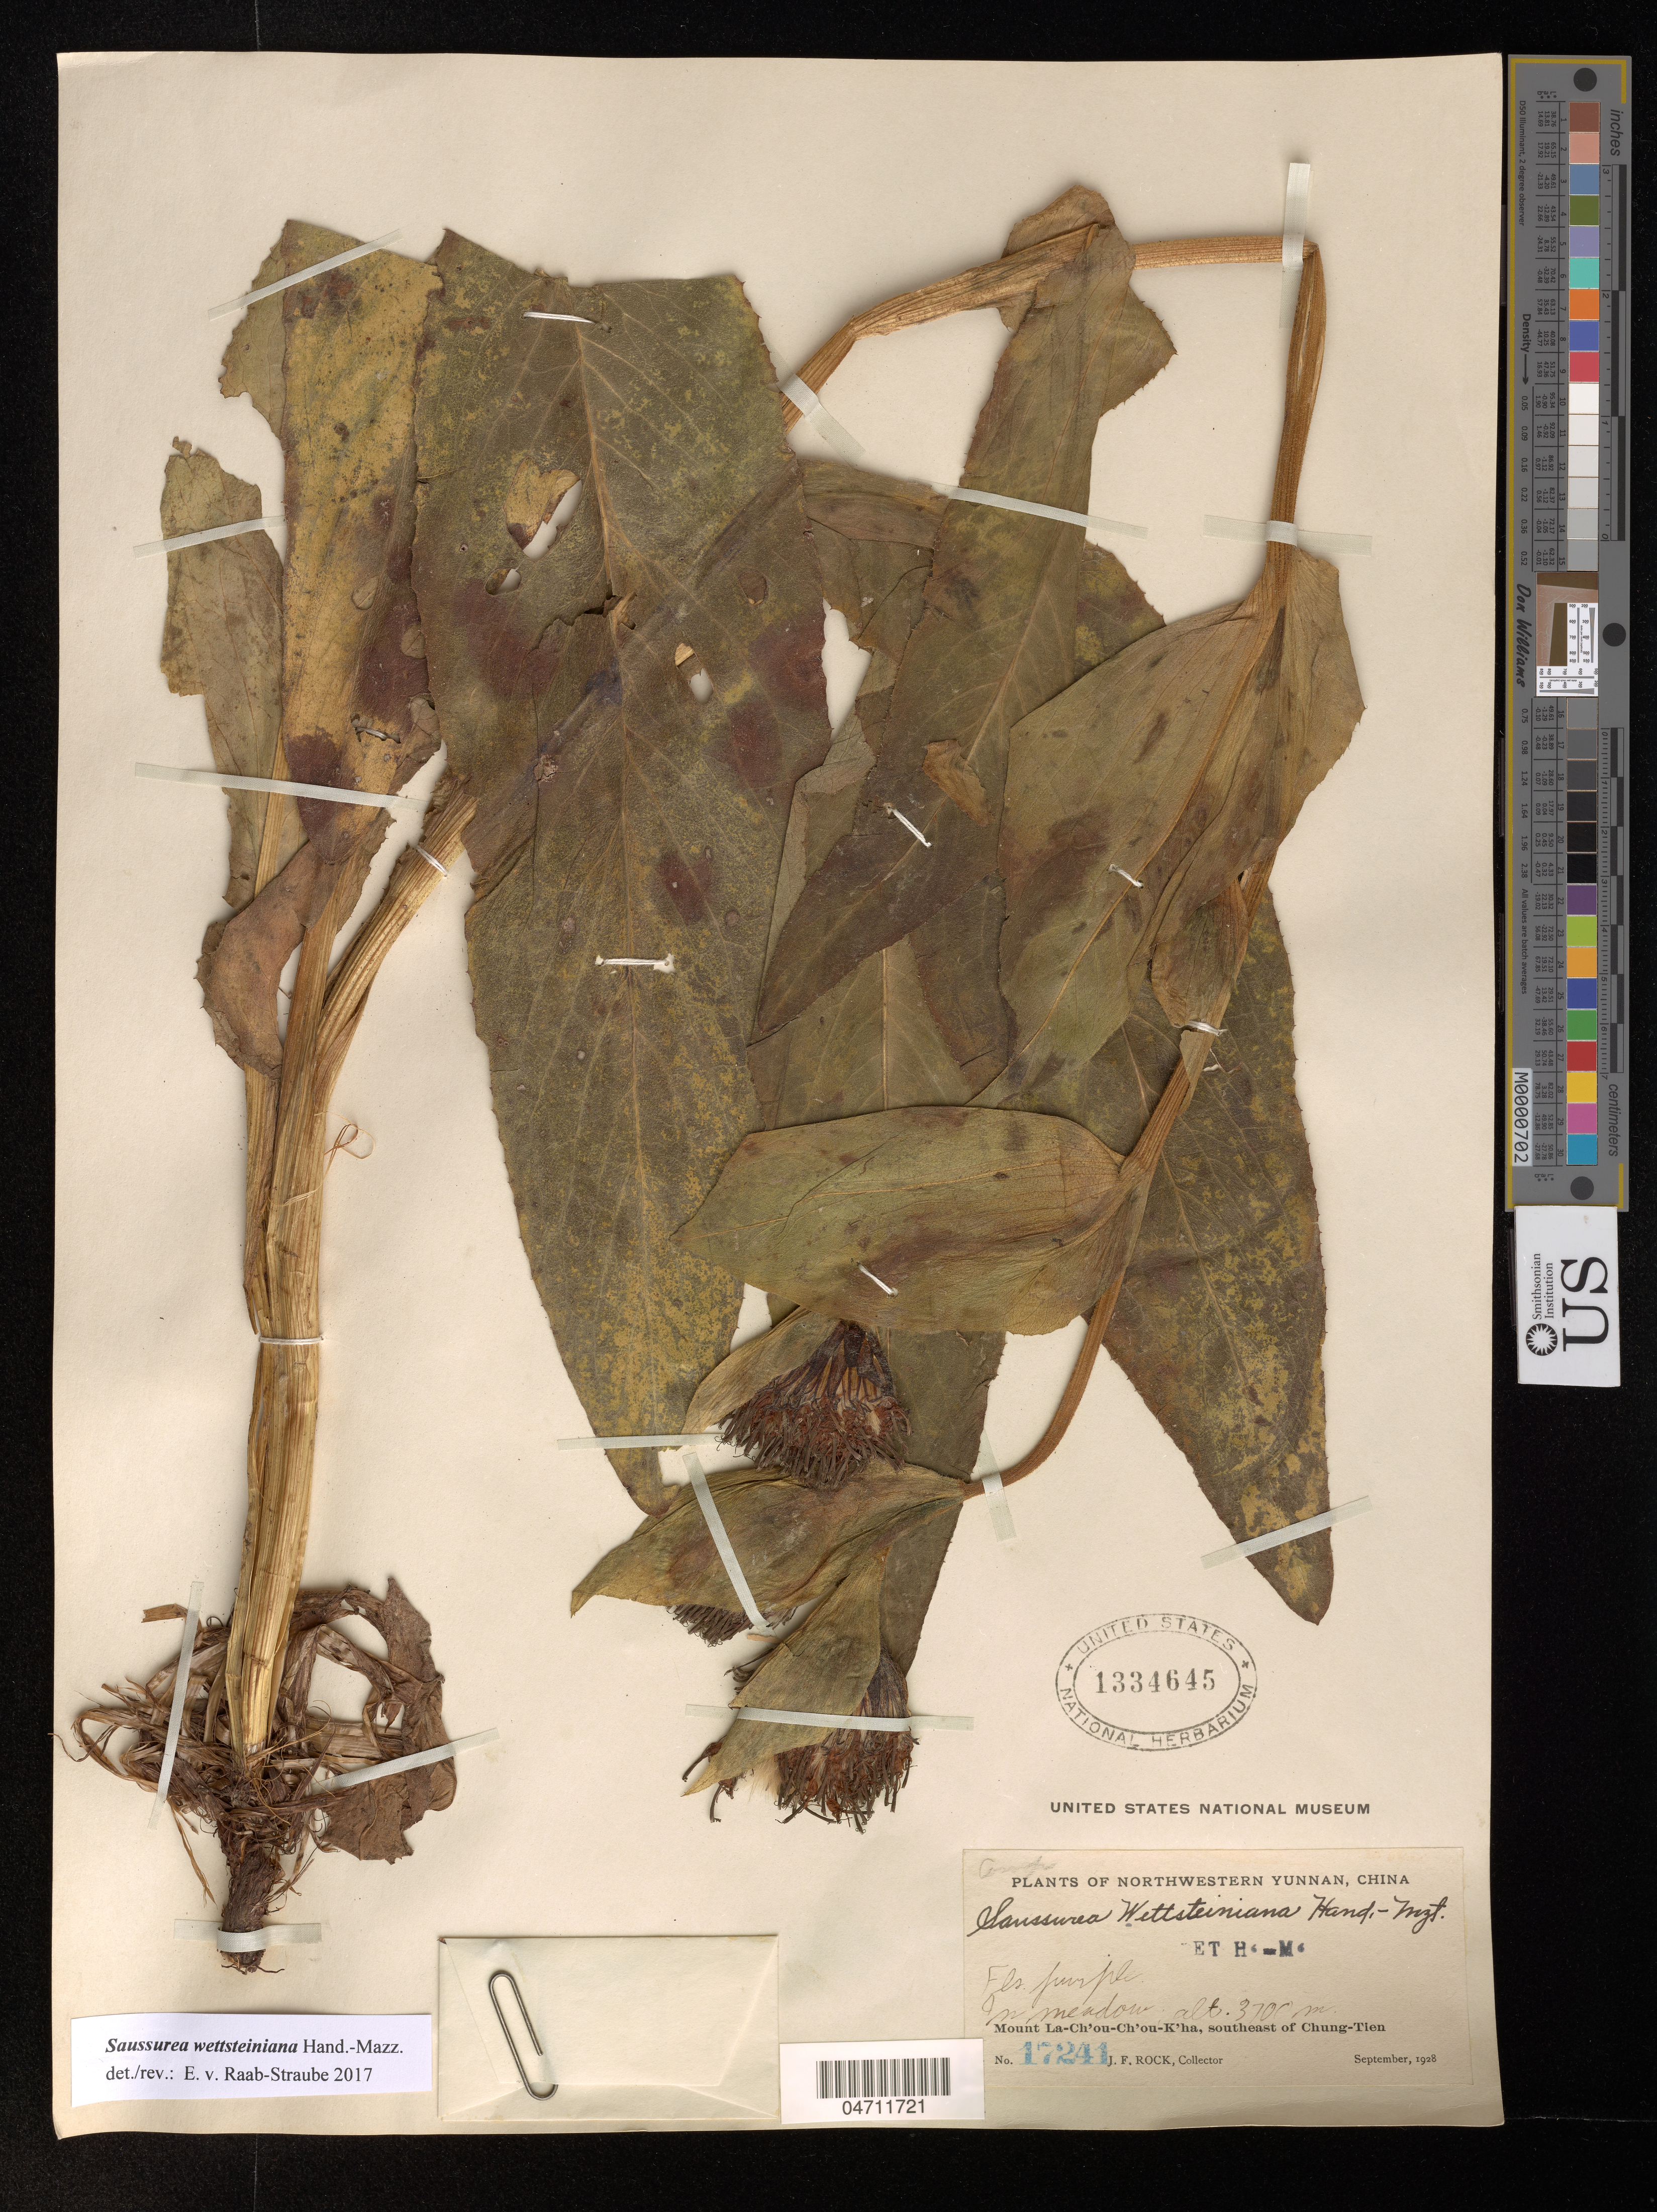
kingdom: Plantae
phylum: Tracheophyta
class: Magnoliopsida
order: Asterales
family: Asteraceae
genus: Saussurea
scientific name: Saussurea wettsteiniana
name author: Hand.-Mazz.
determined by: Raab-Straube, Eckhard von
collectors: J. Rock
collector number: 17241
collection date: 1928-09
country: China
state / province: Yunnan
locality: Northwestern Yunnan, China. Mount La-Ch'ou-Ch'ou-K'ha, southeast of Chung-Tien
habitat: meadow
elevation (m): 3700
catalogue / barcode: US 1334645